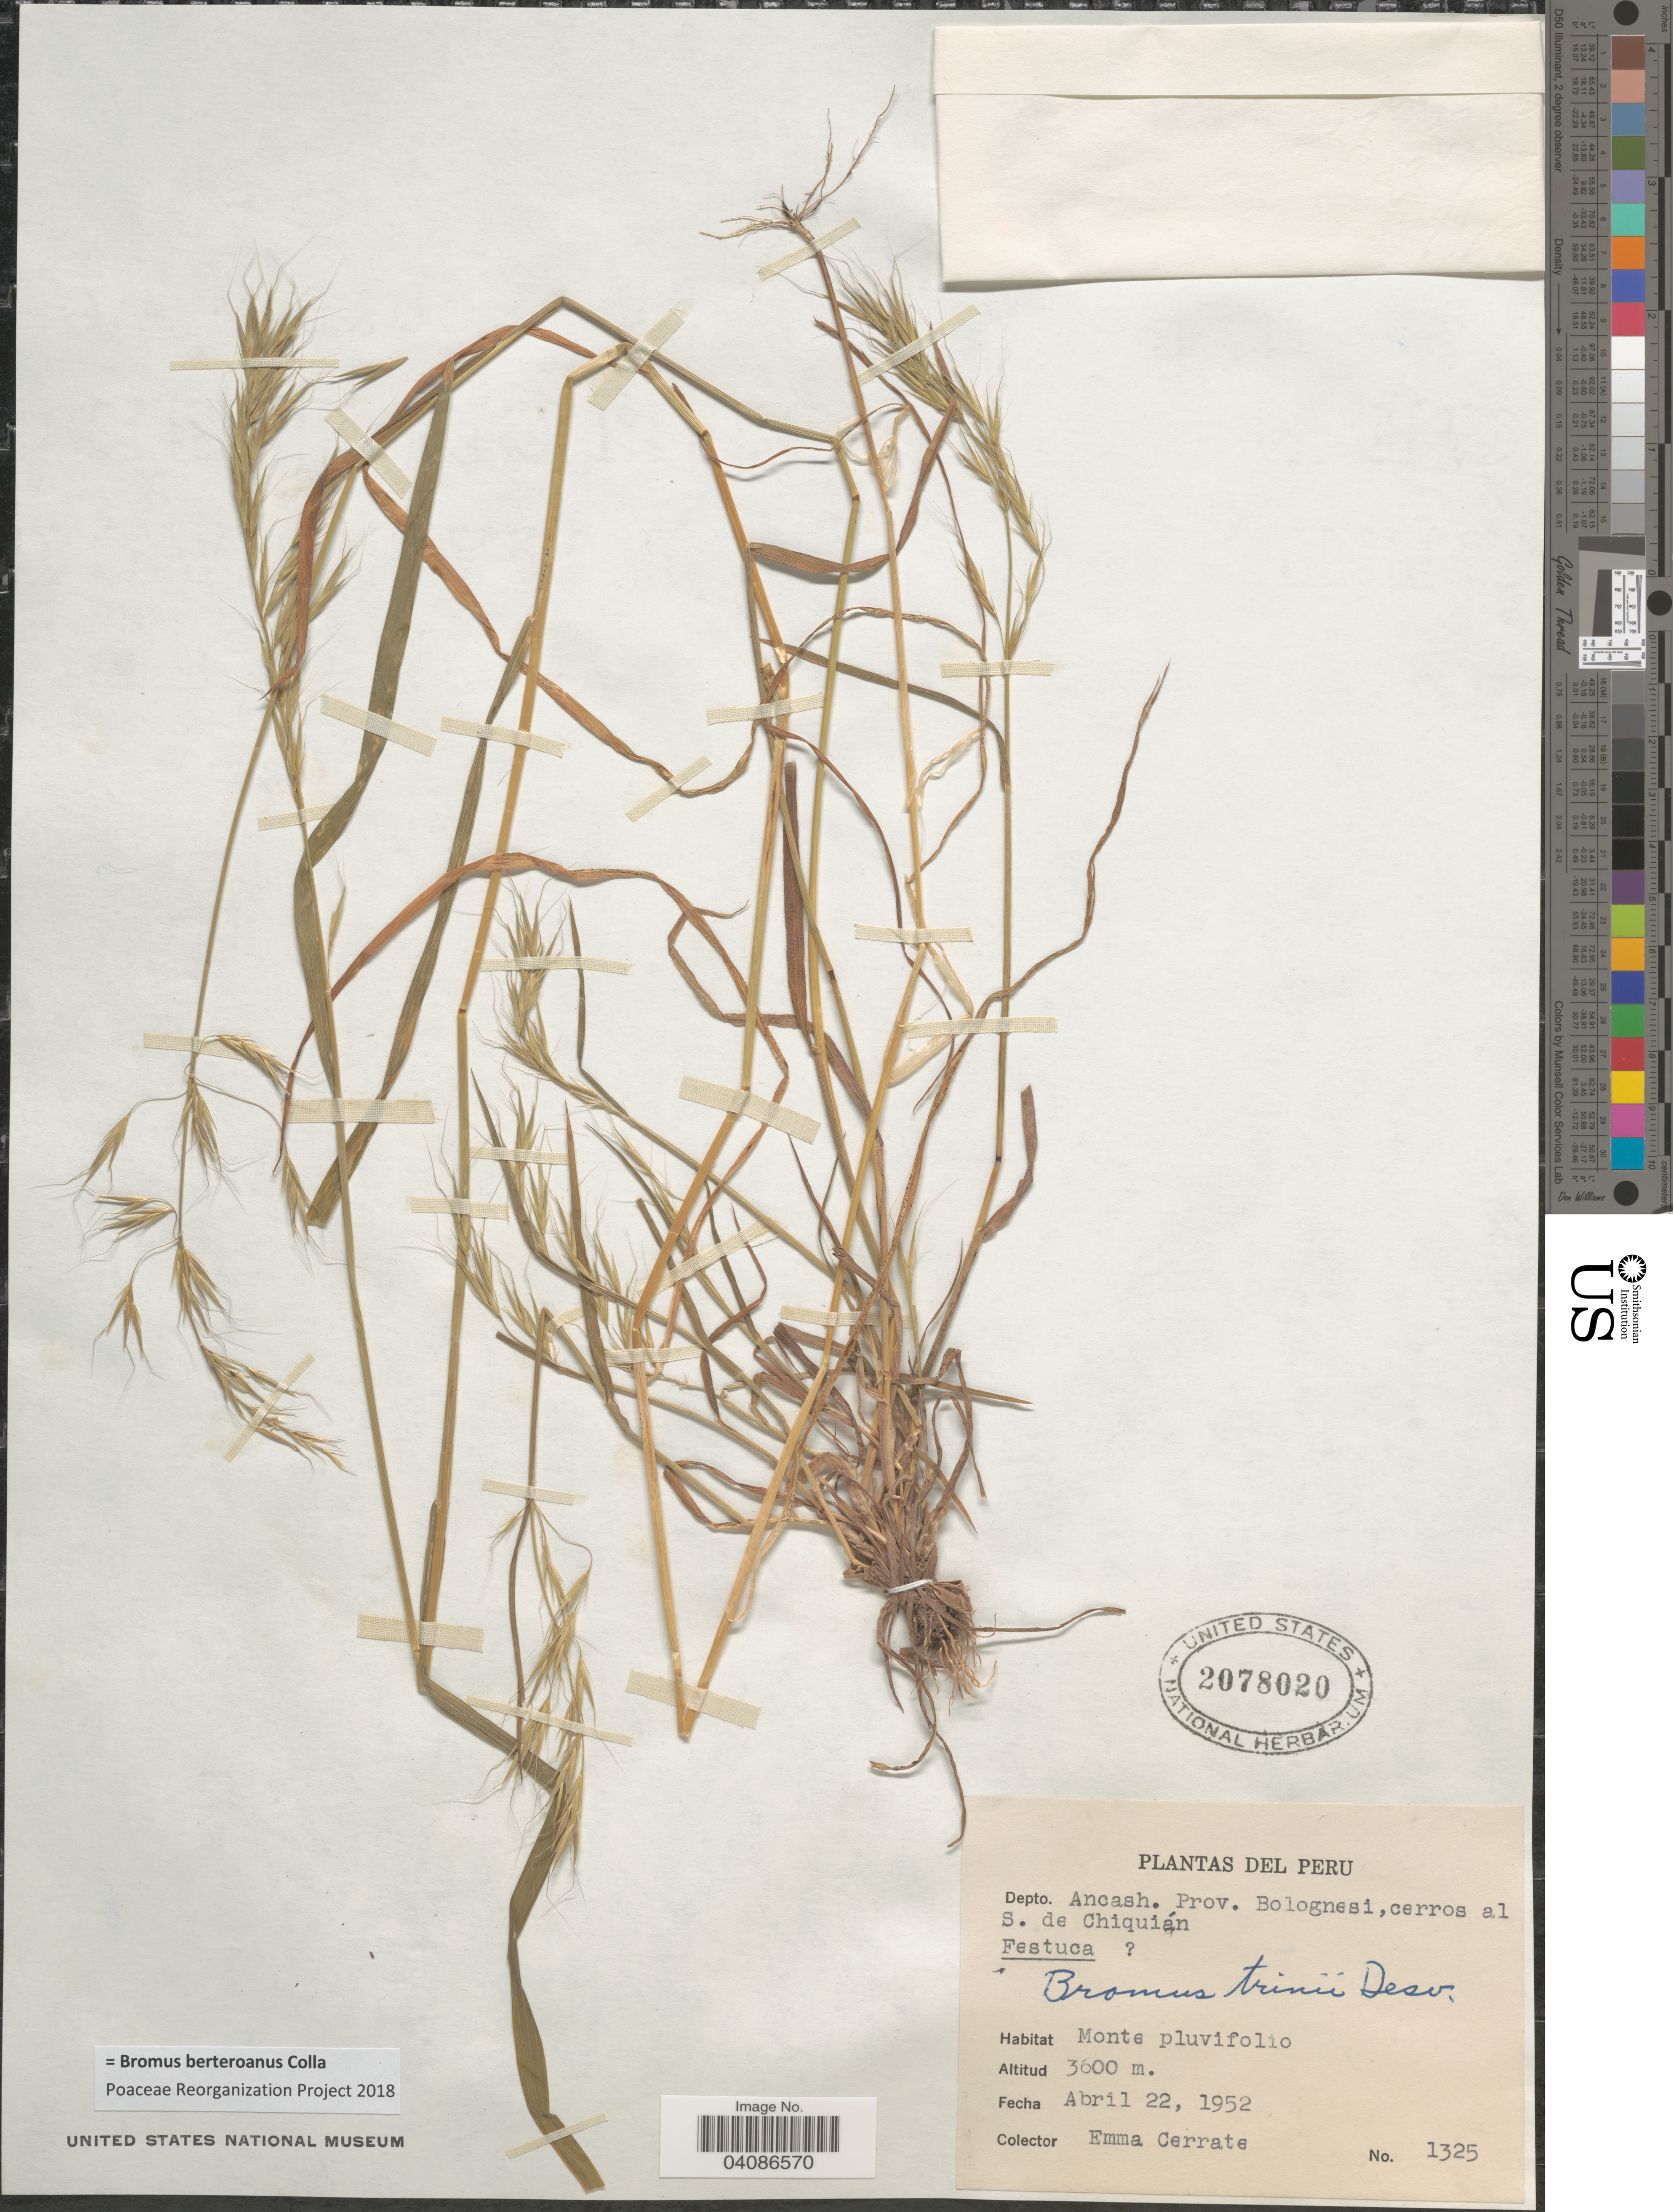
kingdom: Plantae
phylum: Tracheophyta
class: Liliopsida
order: Poales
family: Poaceae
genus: Bromus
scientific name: Bromus berteroanus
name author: Colla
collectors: E. Cerrate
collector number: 1325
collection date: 1952-04-22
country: Peru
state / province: Ancash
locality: Depto. Ancash. Prov. Bolognesi, cerros al S. de Chiquián. Monte pluvifolio.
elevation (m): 3600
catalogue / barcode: US 2078020